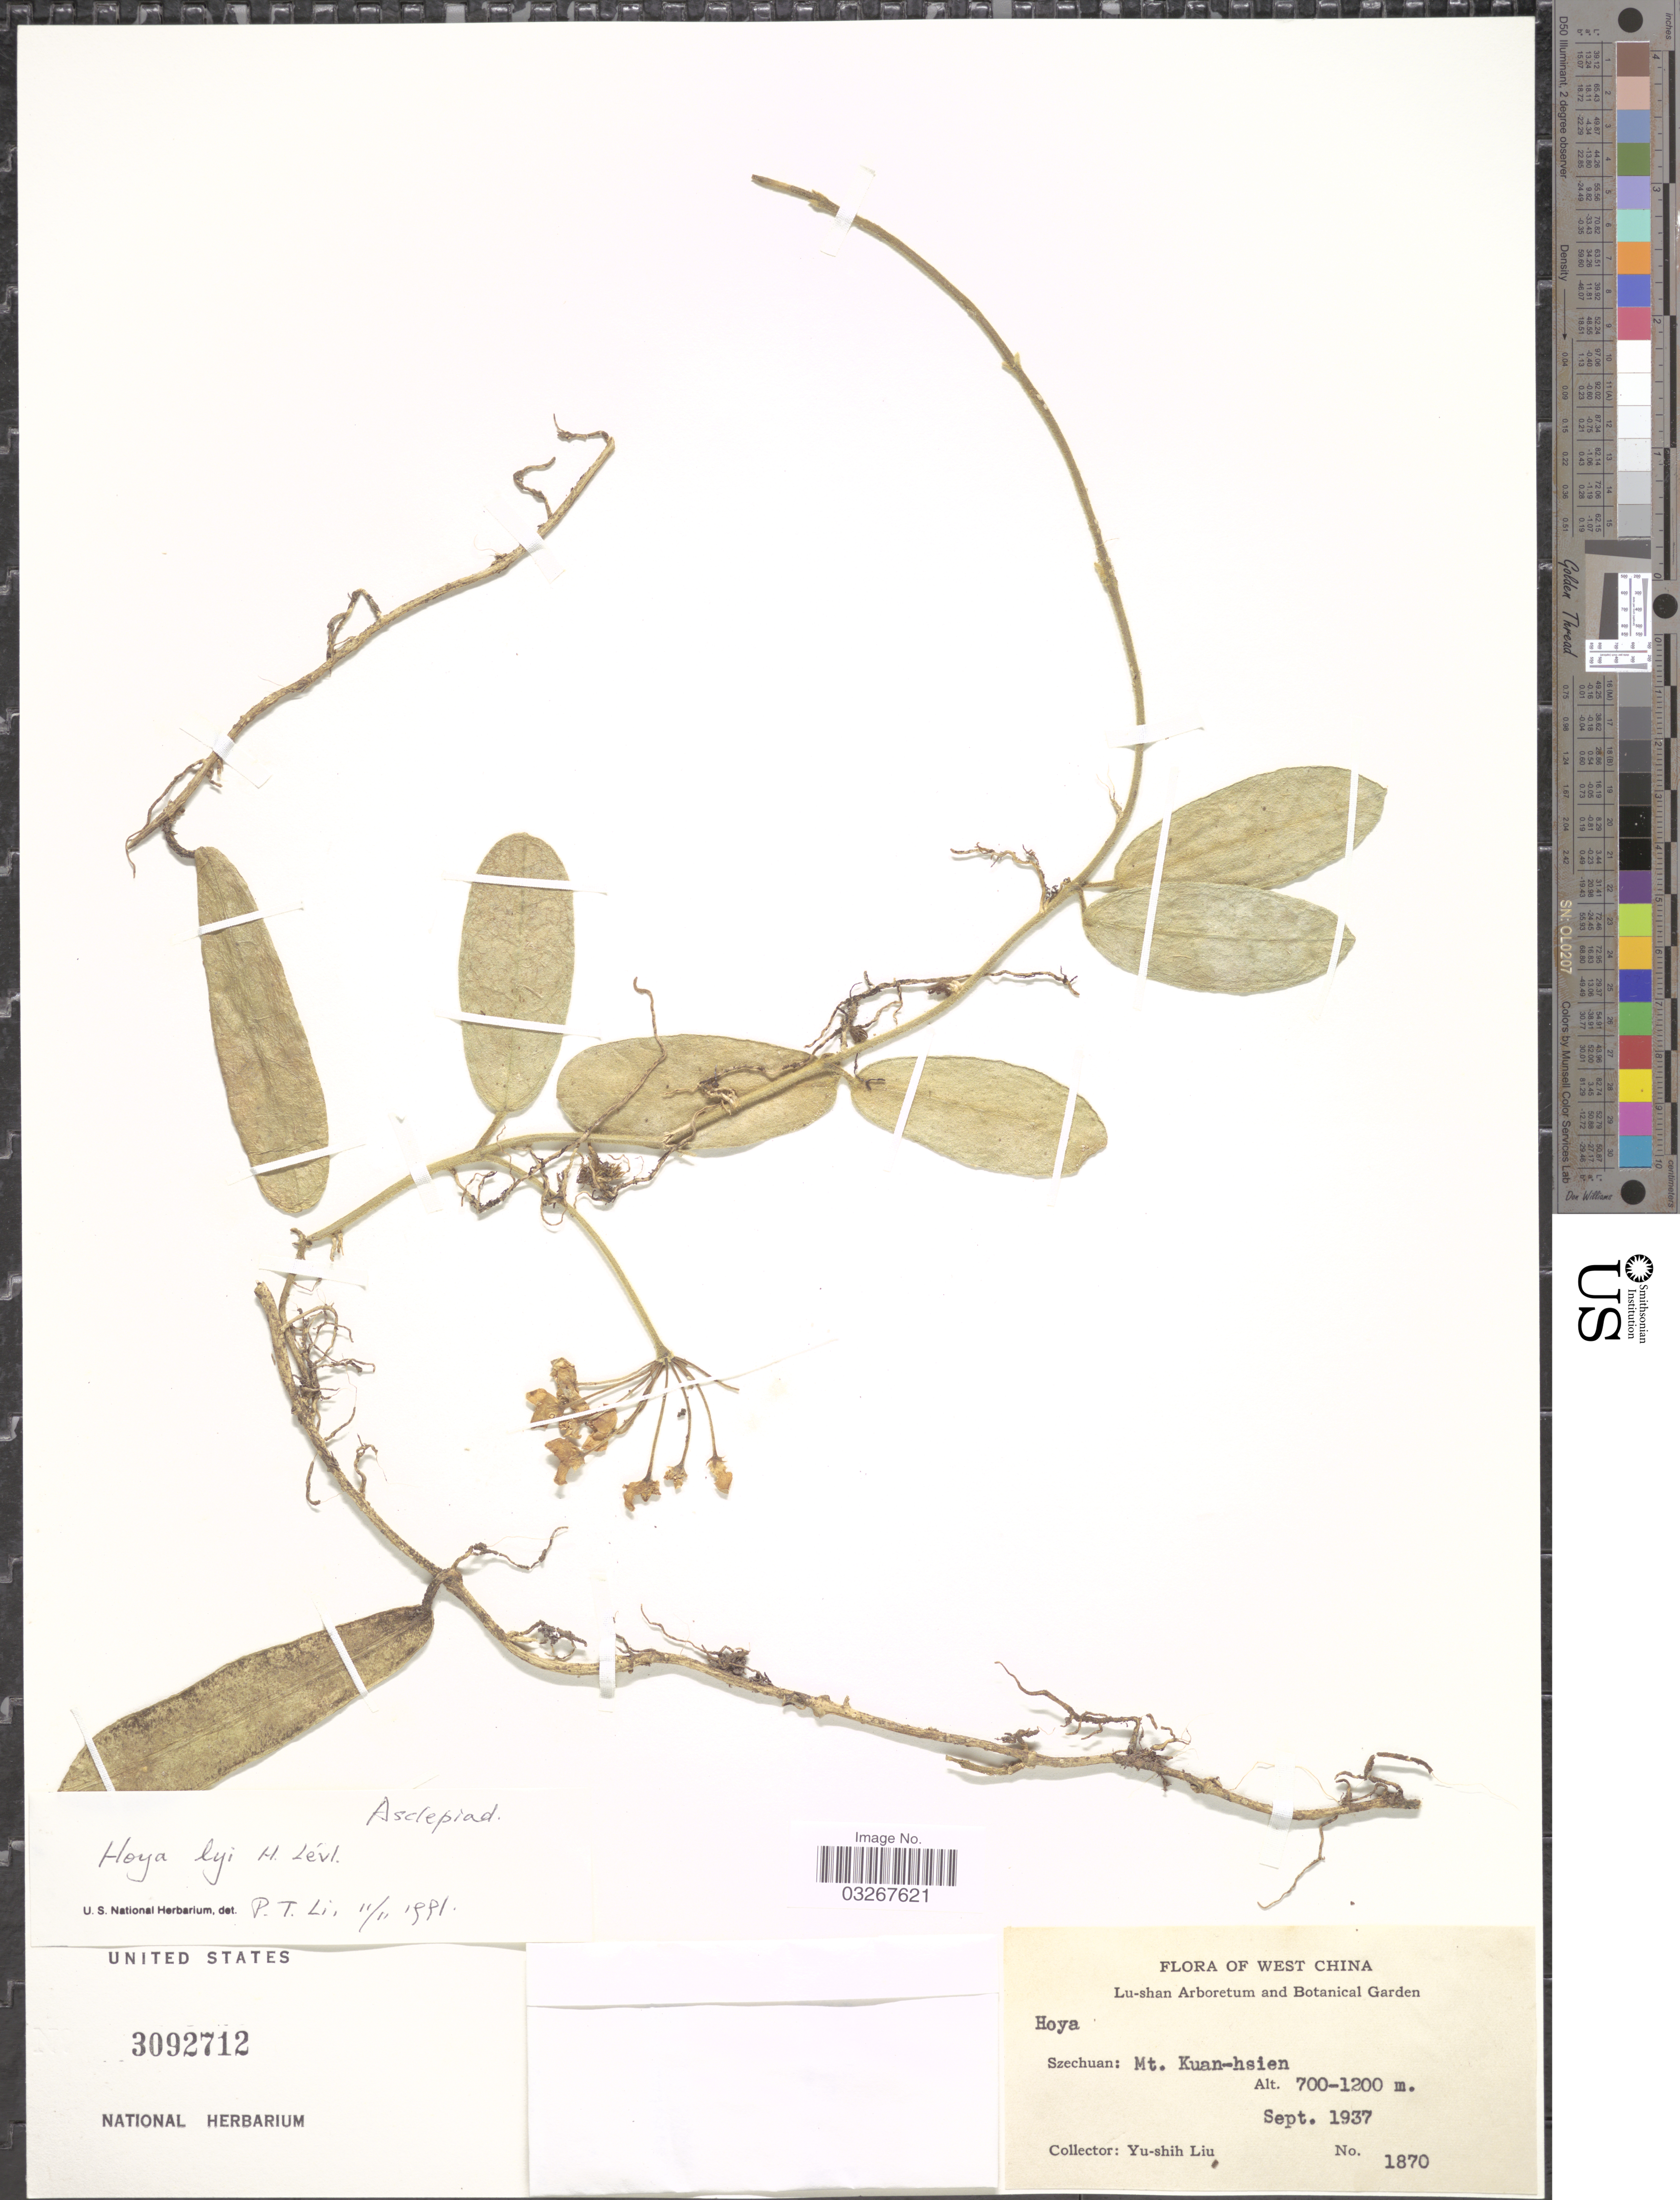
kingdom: Plantae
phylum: Tracheophyta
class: Magnoliopsida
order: Gentianales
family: Apocynaceae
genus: Hoya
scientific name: Hoya lyi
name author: H. Lév.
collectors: Y.-S. Liu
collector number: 1870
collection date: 1937-09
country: China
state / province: Sichuan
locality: West China, Szechuan: Mt. Kuan-hsien.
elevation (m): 700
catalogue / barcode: US 3092712